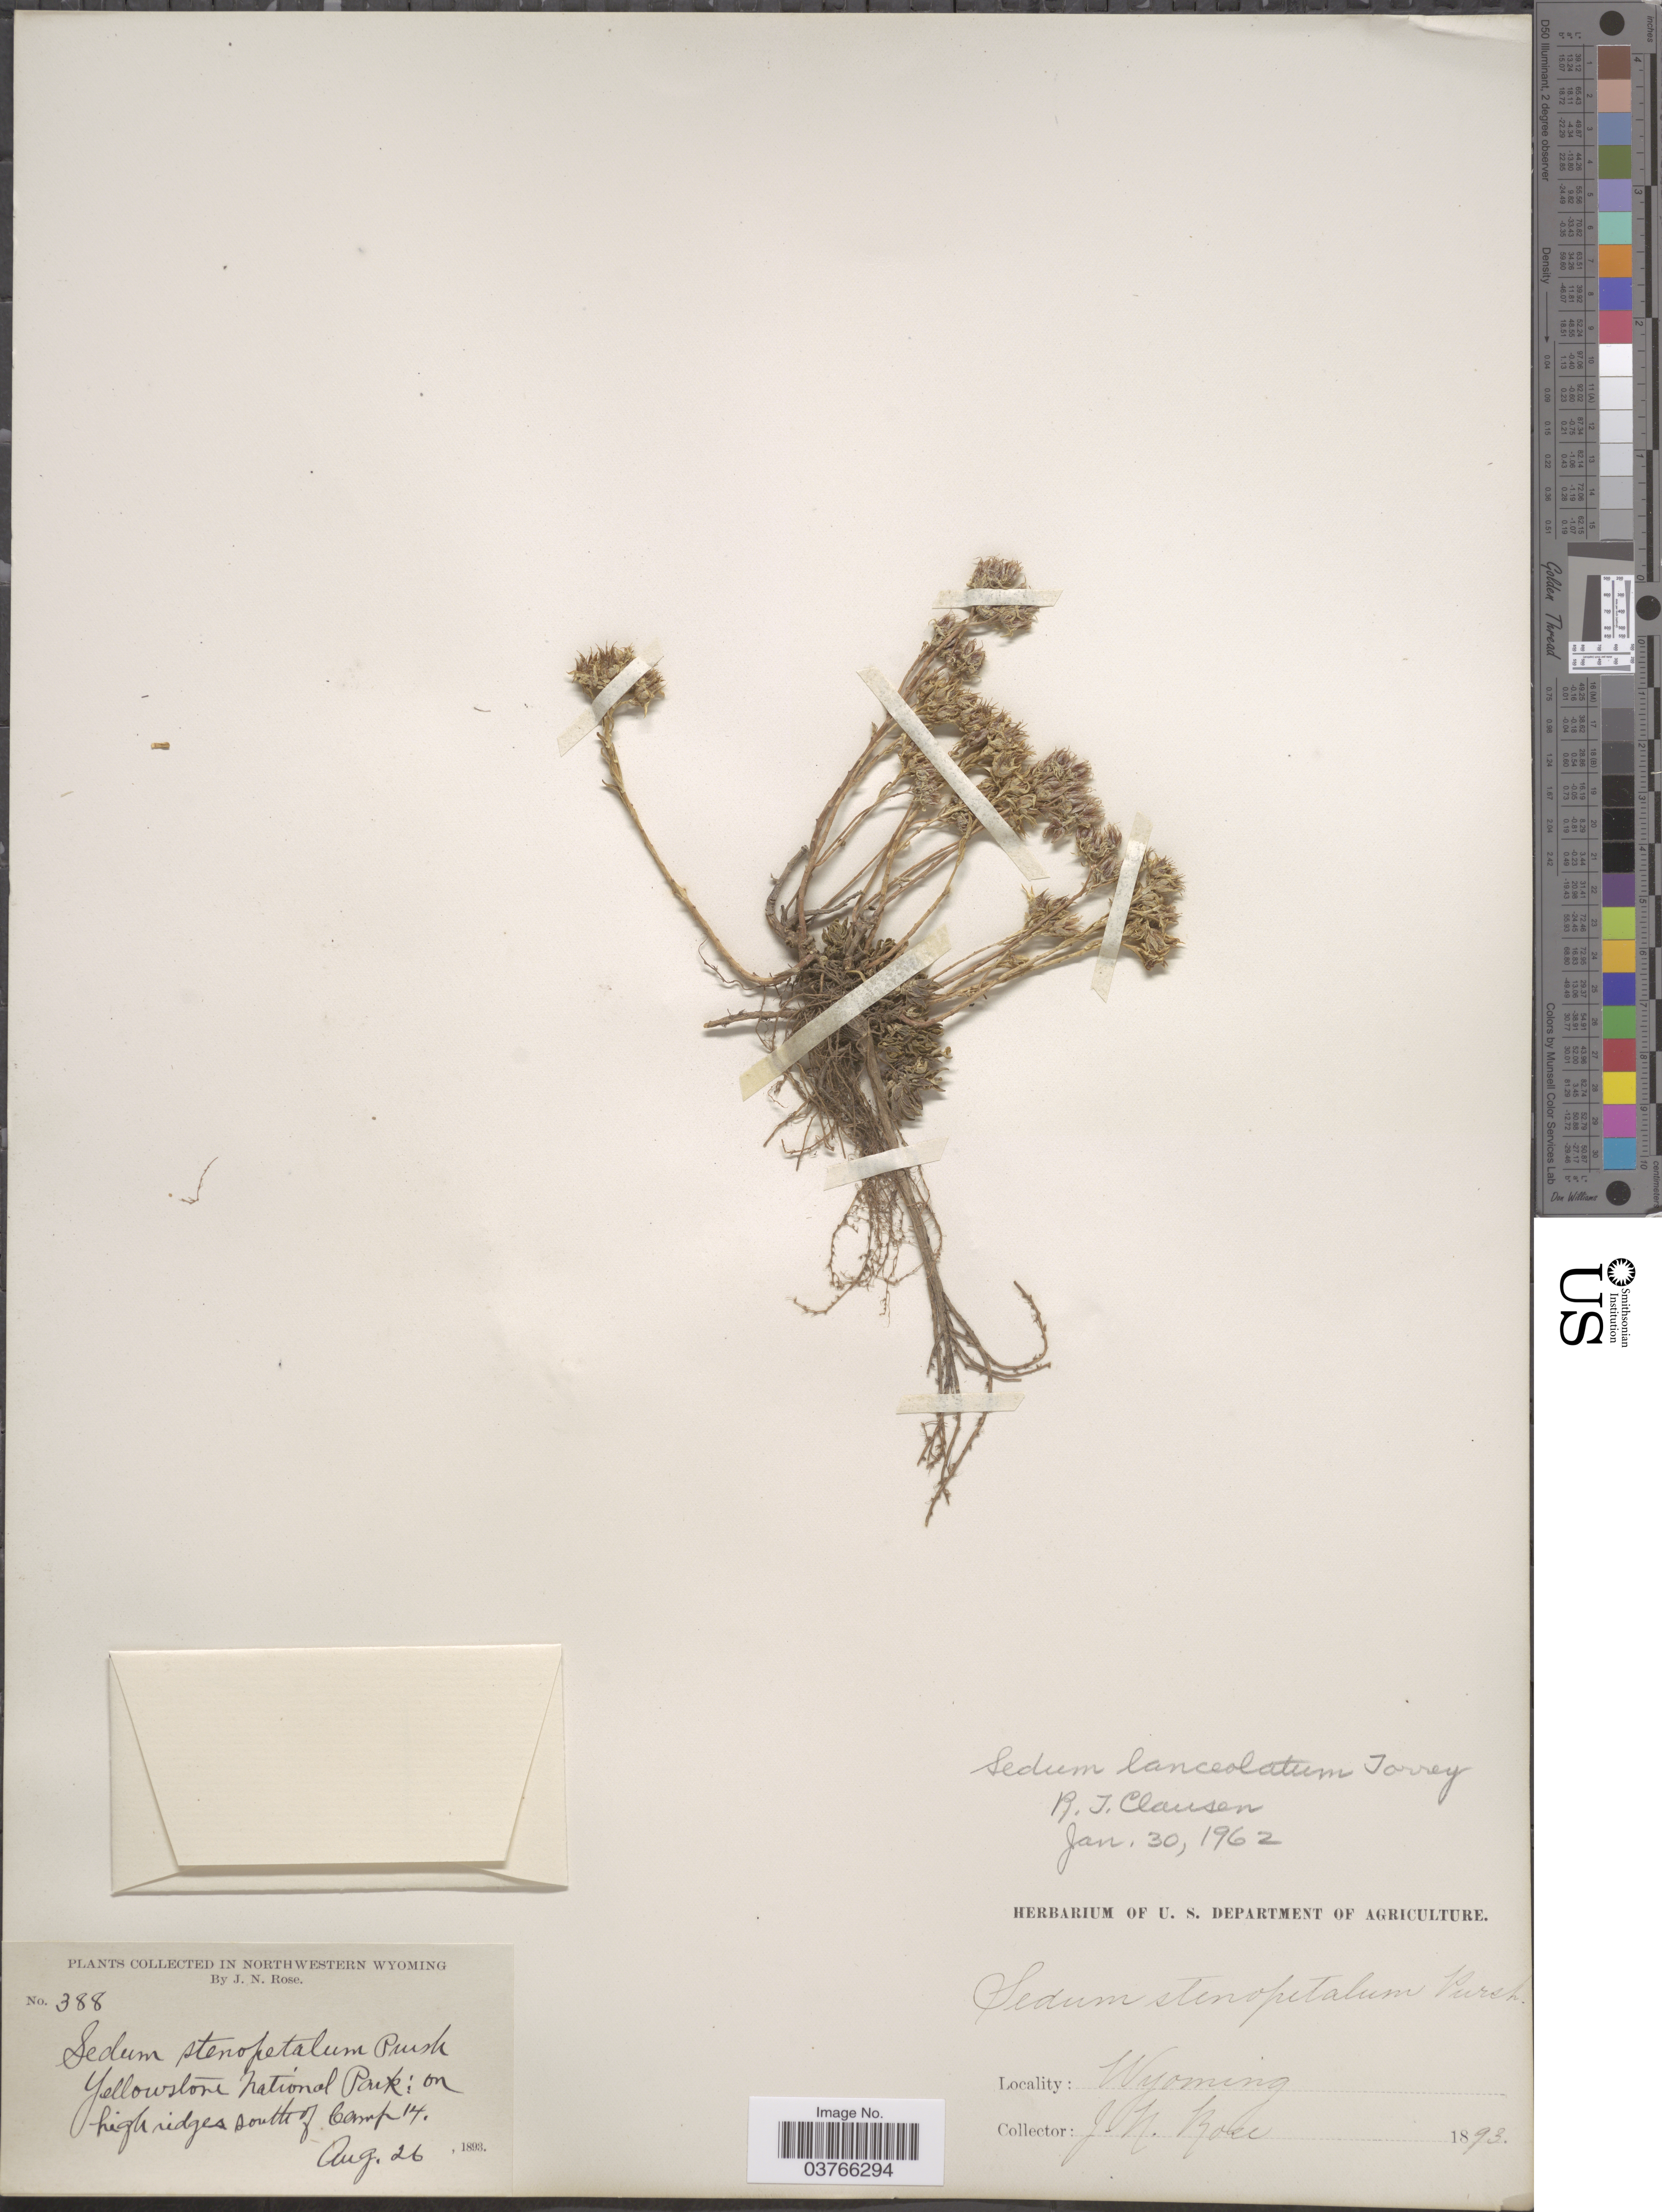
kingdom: Plantae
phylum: Tracheophyta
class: Magnoliopsida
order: Saxifragales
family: Crassulaceae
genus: Sedum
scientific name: Sedum lanceolatum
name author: Torr.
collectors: J. N. Rose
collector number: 388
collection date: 1893-08-26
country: United States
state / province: Wyoming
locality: Northwestern Wyoming. Yellowstone National Park; on high ridges south of Camp 14.